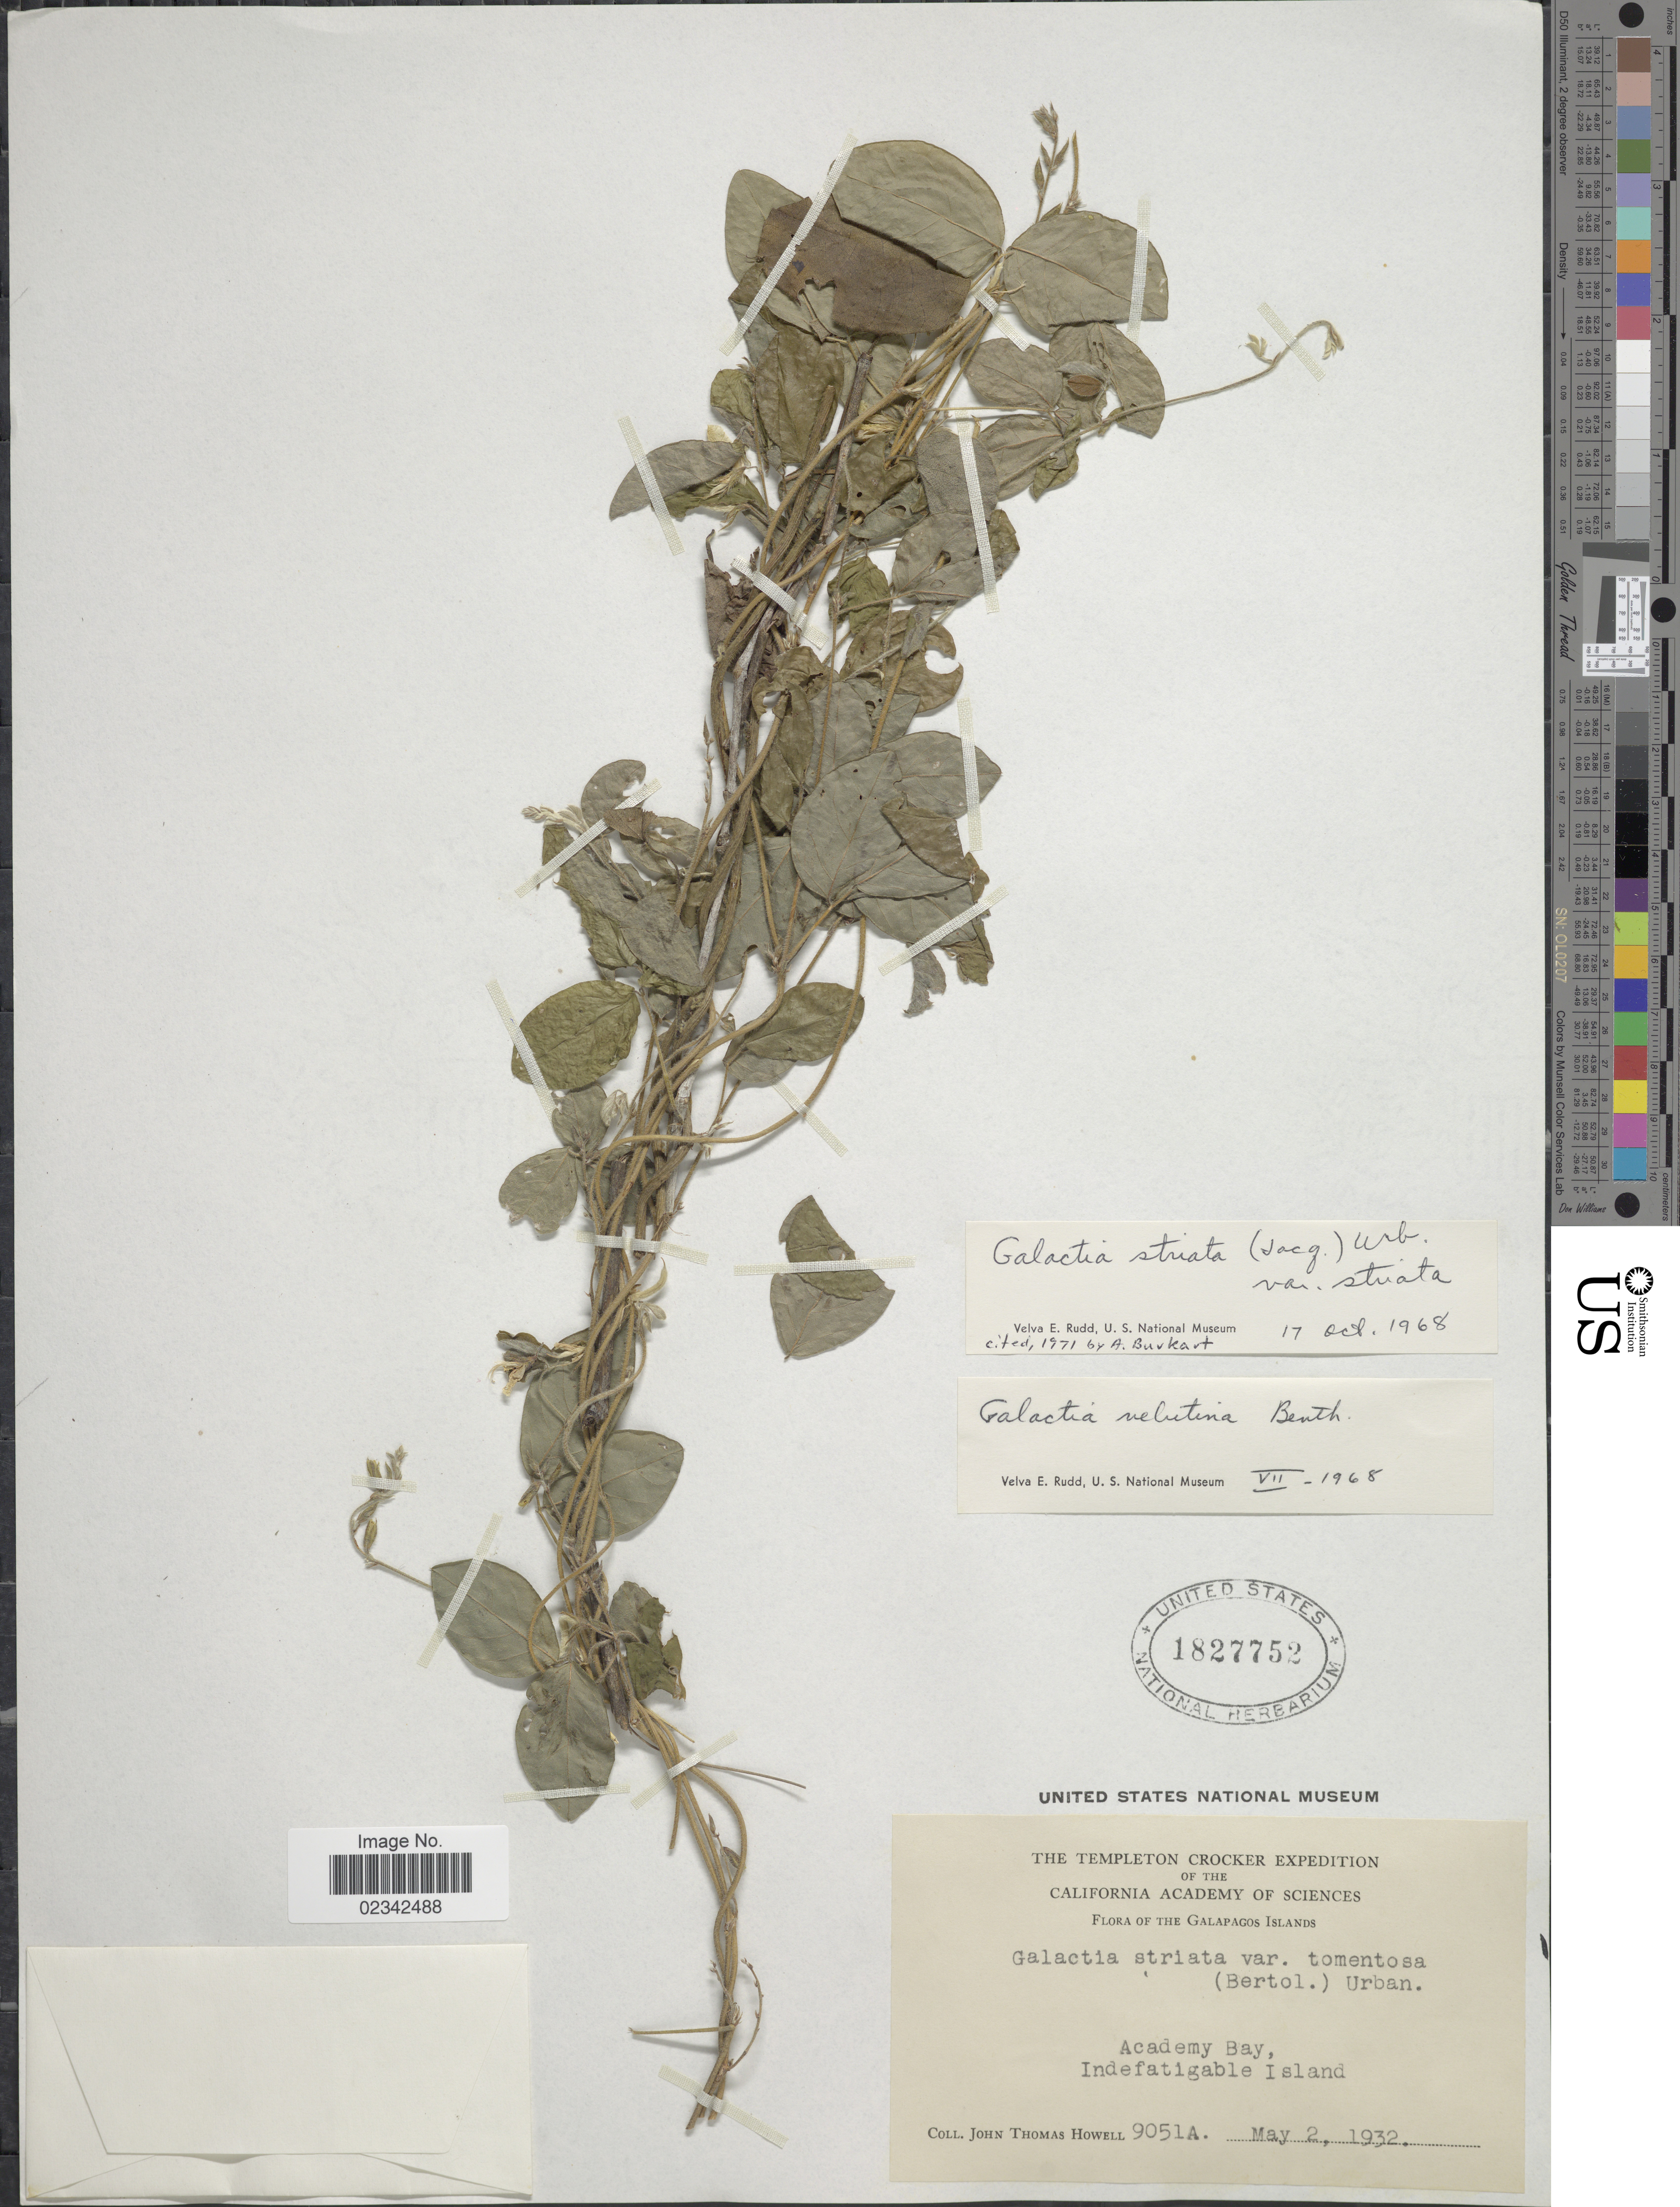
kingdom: Plantae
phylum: Tracheophyta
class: Magnoliopsida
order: Fabales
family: Fabaceae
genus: Galactia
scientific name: Galactia striata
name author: (Jacq.) Urb.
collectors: J. T. Howell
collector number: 9051A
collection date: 1932-05-02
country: Ecuador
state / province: Colón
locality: Galapagos Islands, Academy Bay, Indefatigable island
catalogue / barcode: US 1827752